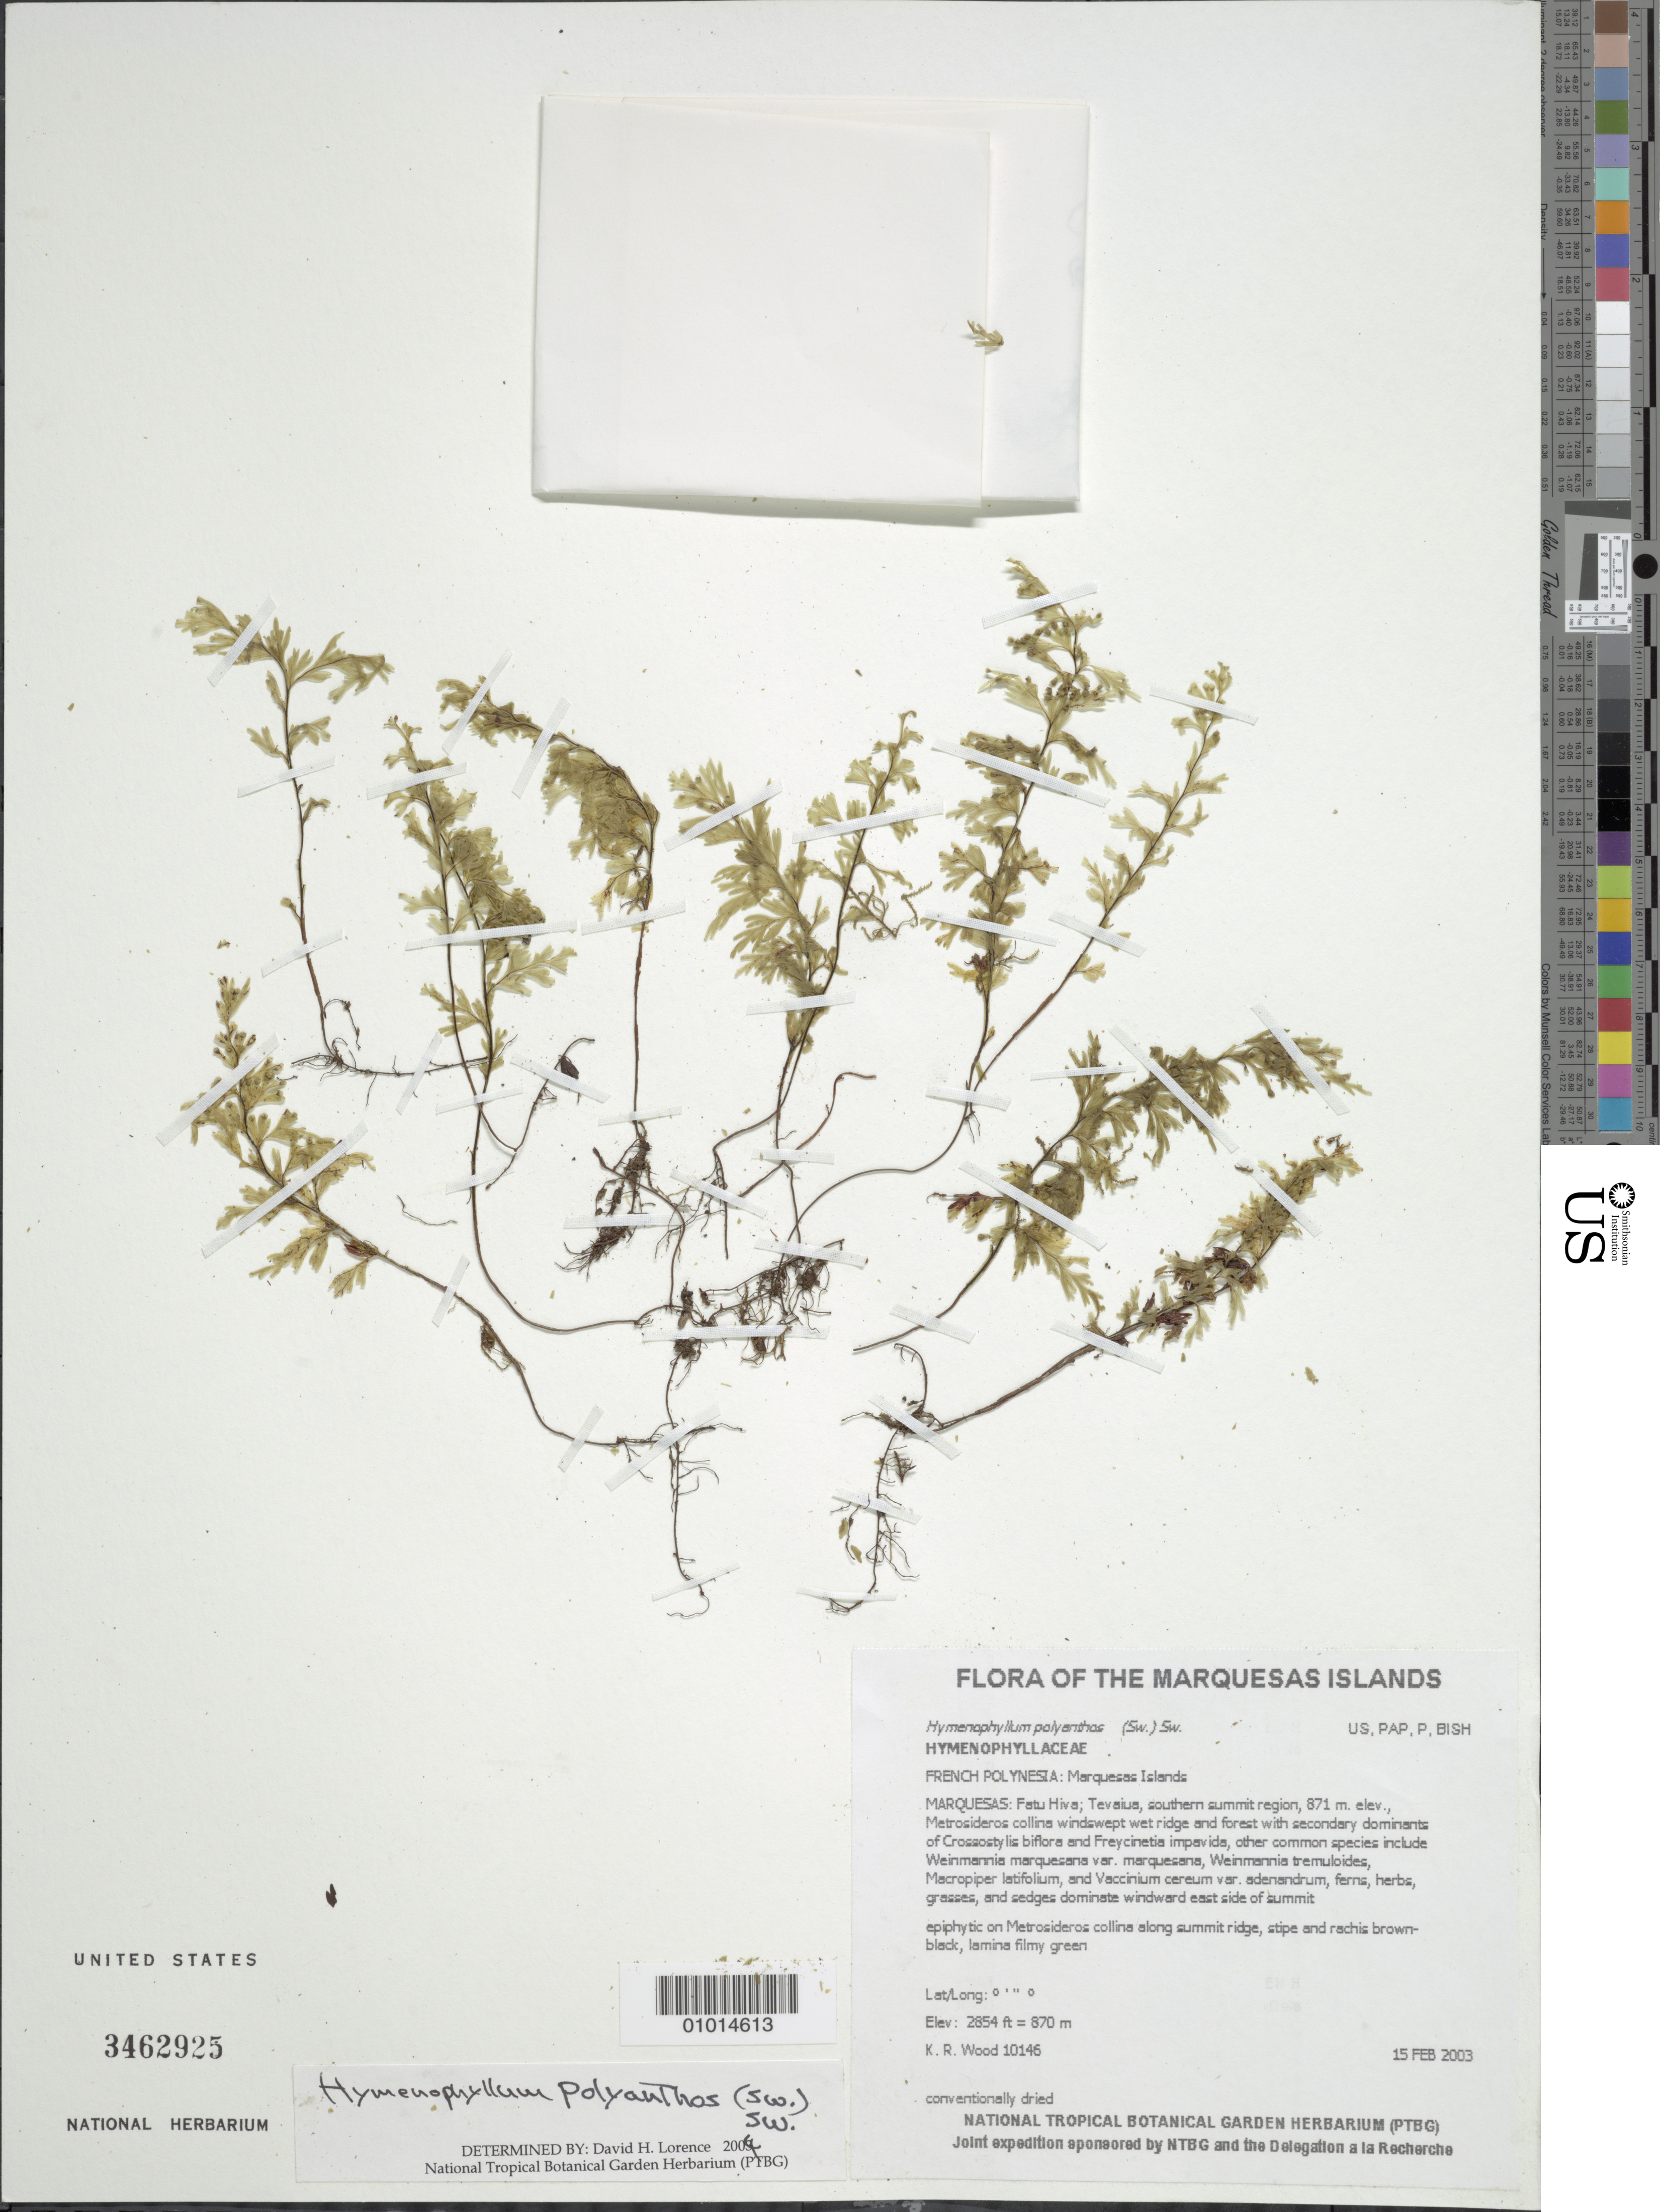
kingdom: Plantae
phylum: Tracheophyta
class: Polypodiopsida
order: Hymenophyllales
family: Hymenophyllaceae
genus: Hymenophyllum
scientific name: Hymenophyllum polyanthos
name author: (Sw.) Sw.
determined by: Ebihara, A.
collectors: K. R. Wood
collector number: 10146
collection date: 2003-02-15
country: French Polynesia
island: Fatu Hiva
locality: Tevaiua, southern summit region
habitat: Metrosideros collina windswept wet ridge and forest with secondary dominants of Crossostylis biflora and Freycinetia impavida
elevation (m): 870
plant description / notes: Habitat degradation and destruction by feral pigs, catastrophic extinction through environmental events, predation by rats that eat seeds, competition with non-native plant taxa such as Psidium cattleianum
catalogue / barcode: US 3462925